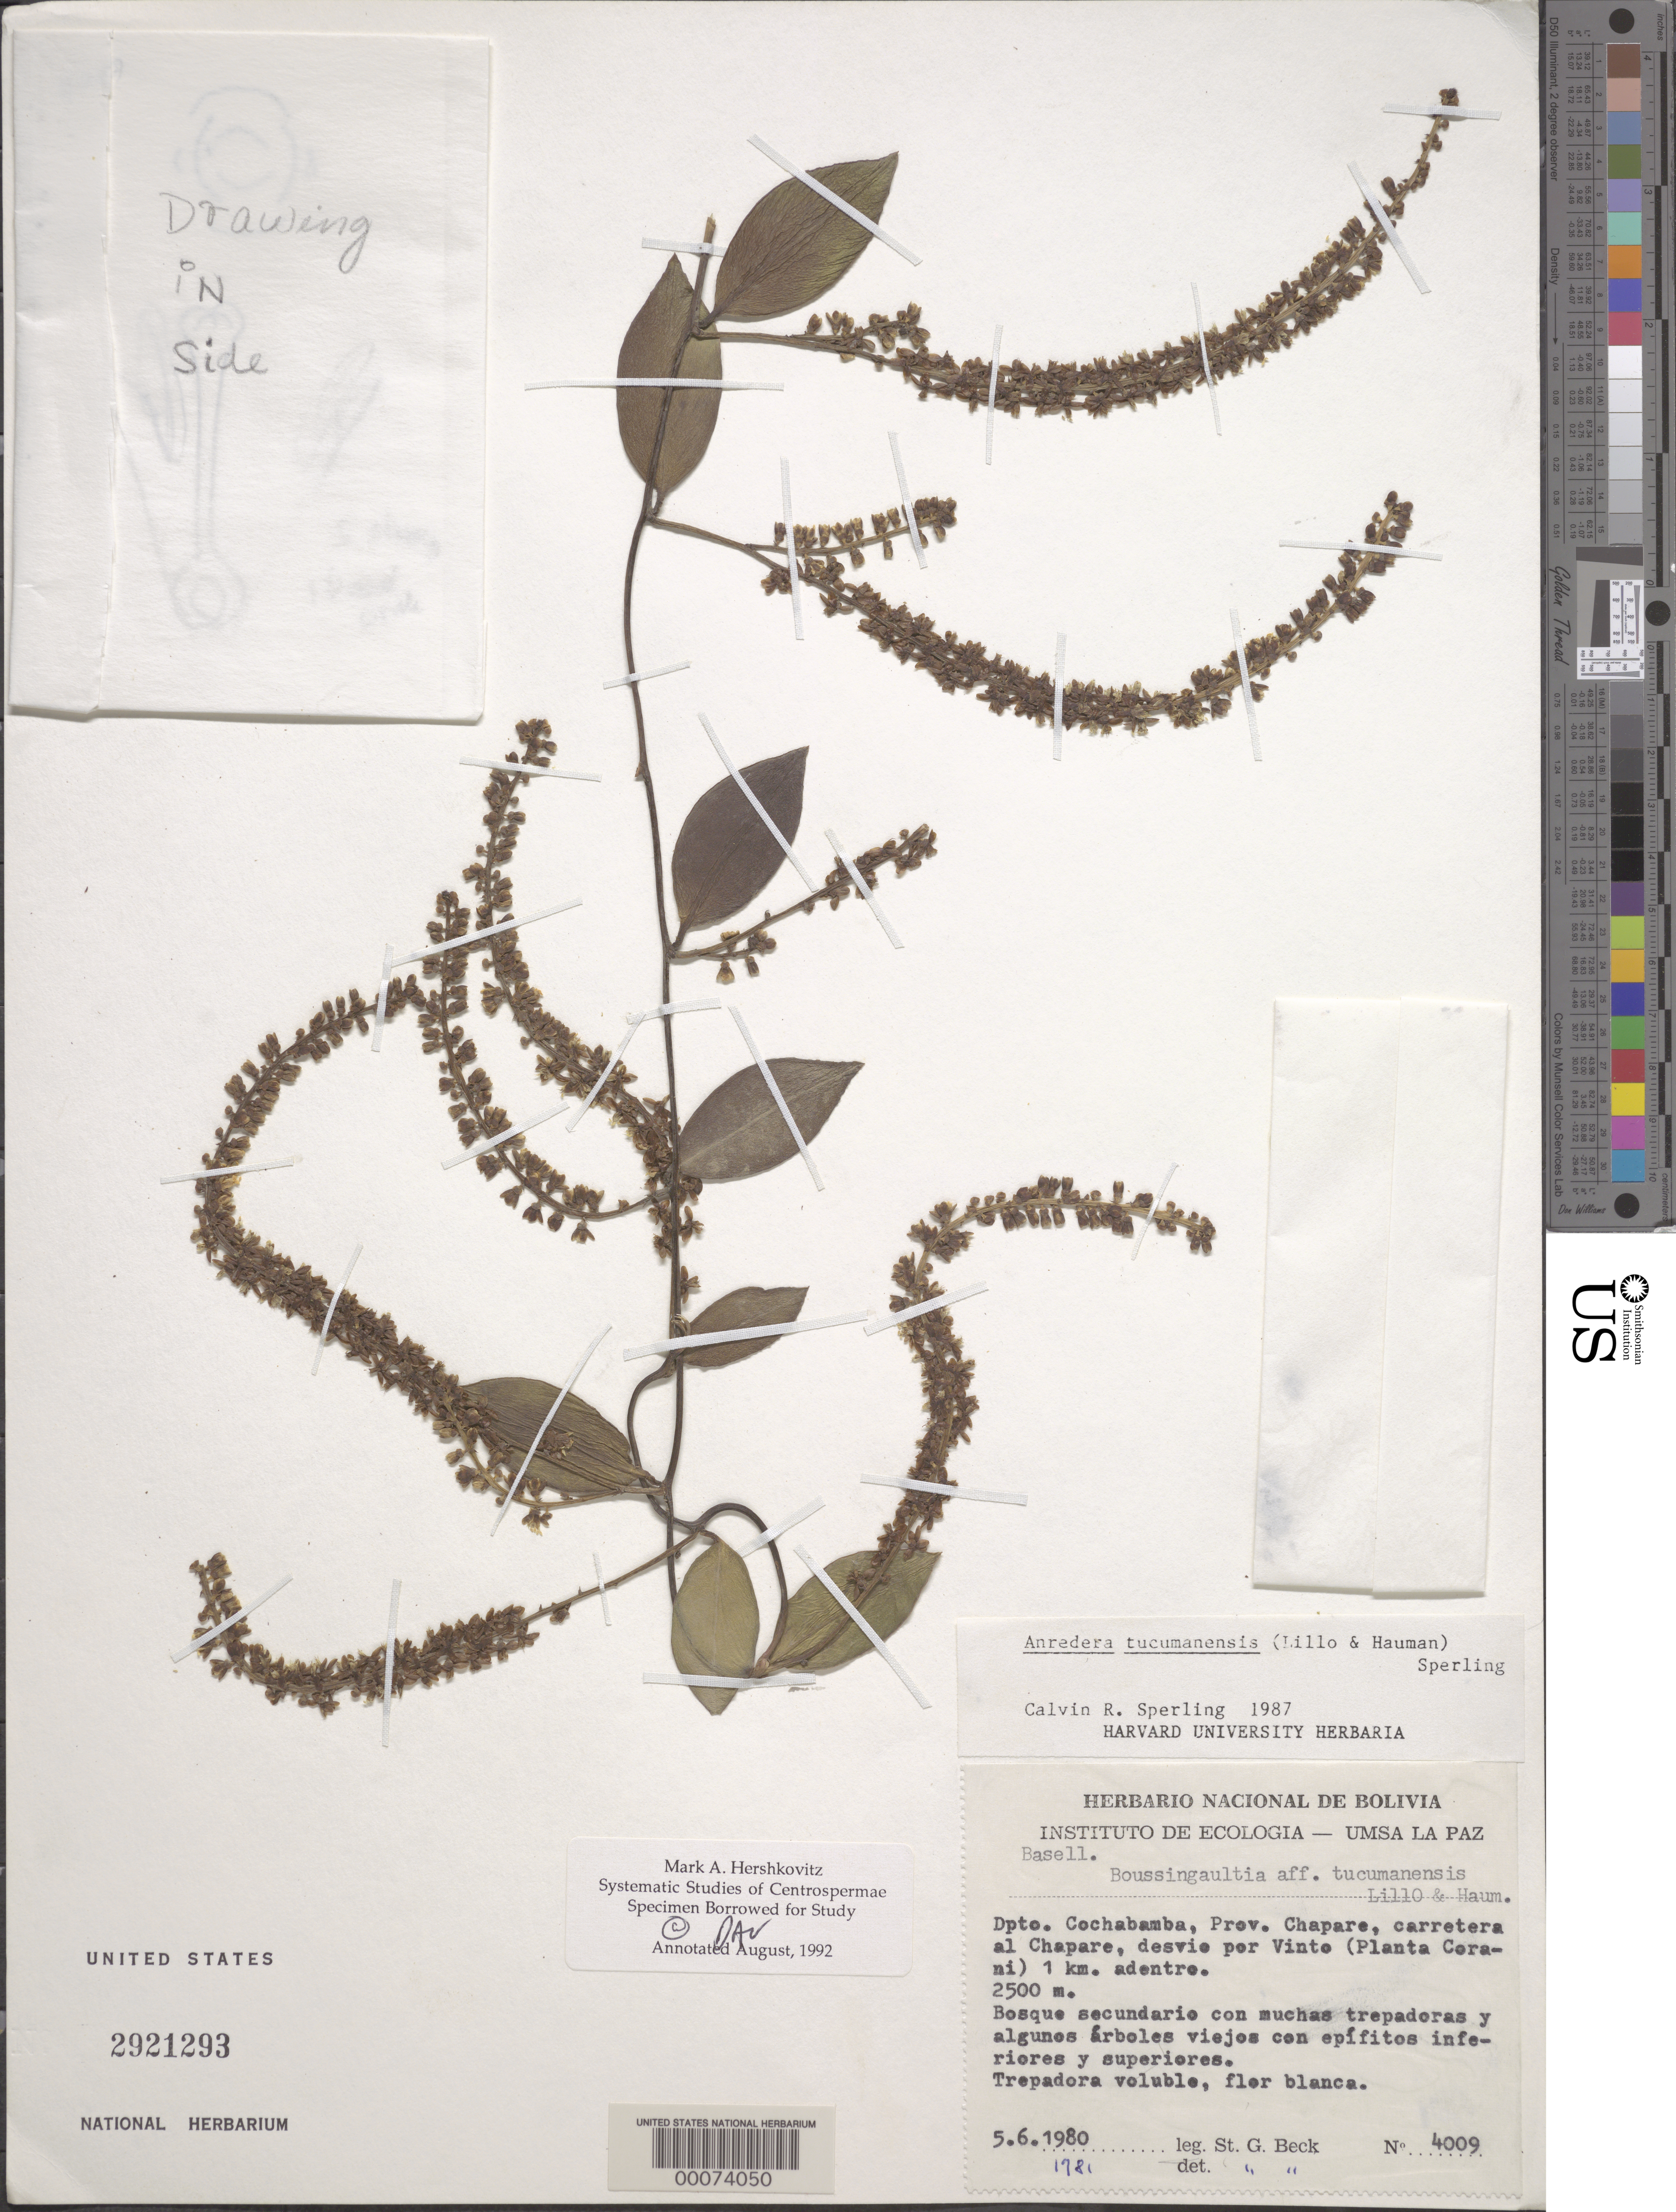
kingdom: Plantae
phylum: Tracheophyta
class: Magnoliopsida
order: Caryophyllales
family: Basellaceae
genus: Anredera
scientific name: Anredera tucumanensis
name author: (Lillo & Hauman) Sperling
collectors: S. G. Beck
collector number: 4009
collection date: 1980-06-05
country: Bolivia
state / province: Cochabamba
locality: Dpto. Cochabamba, Prov. Chapare, carretera al Chapare, desvie por Vinte (Planta Corani) 1 km. adentre.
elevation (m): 2500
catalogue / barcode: US 2921293